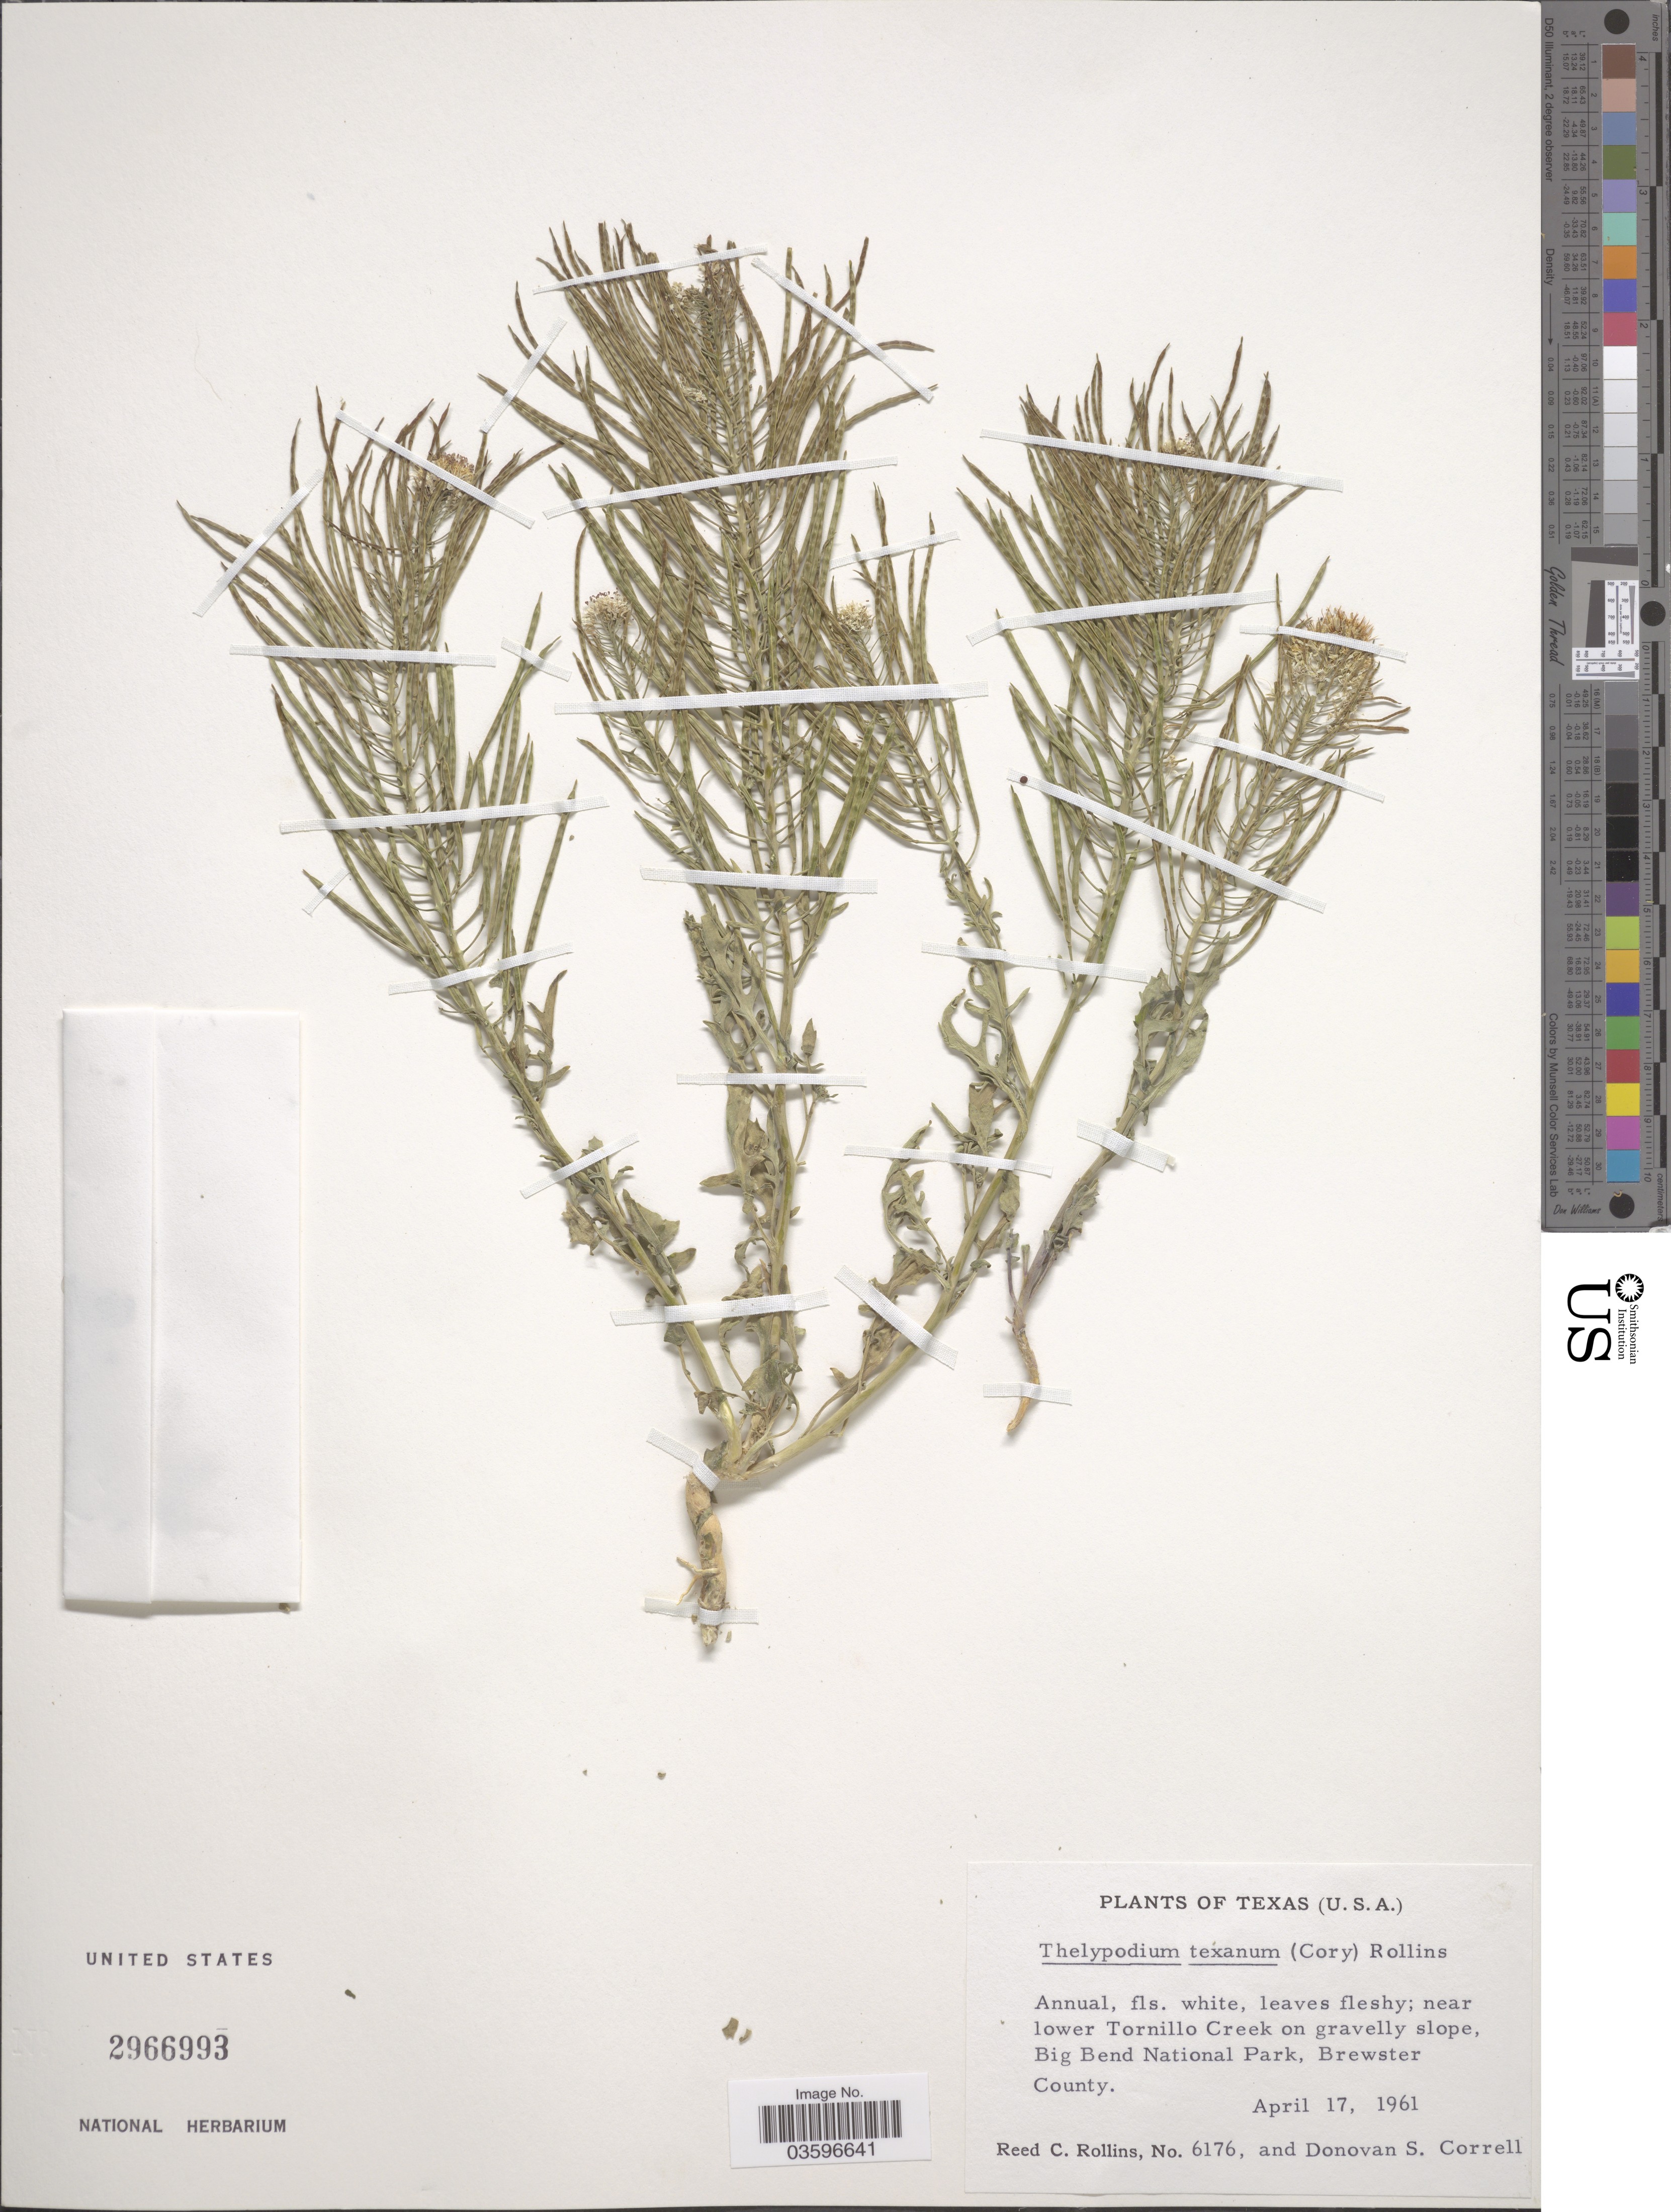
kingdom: Plantae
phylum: Tracheophyta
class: Magnoliopsida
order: Brassicales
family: Brassicaceae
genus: Thelypodium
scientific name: Thelypodium texanum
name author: (Cory) Rollins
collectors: R. C. Rollins & D. S. Correll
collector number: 6176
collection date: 1961-04-17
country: United States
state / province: Texas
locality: Near lower Tornillo Creek on gravelly slope, Big Bend National Park, Brewster County.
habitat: near creek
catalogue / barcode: US 2966993